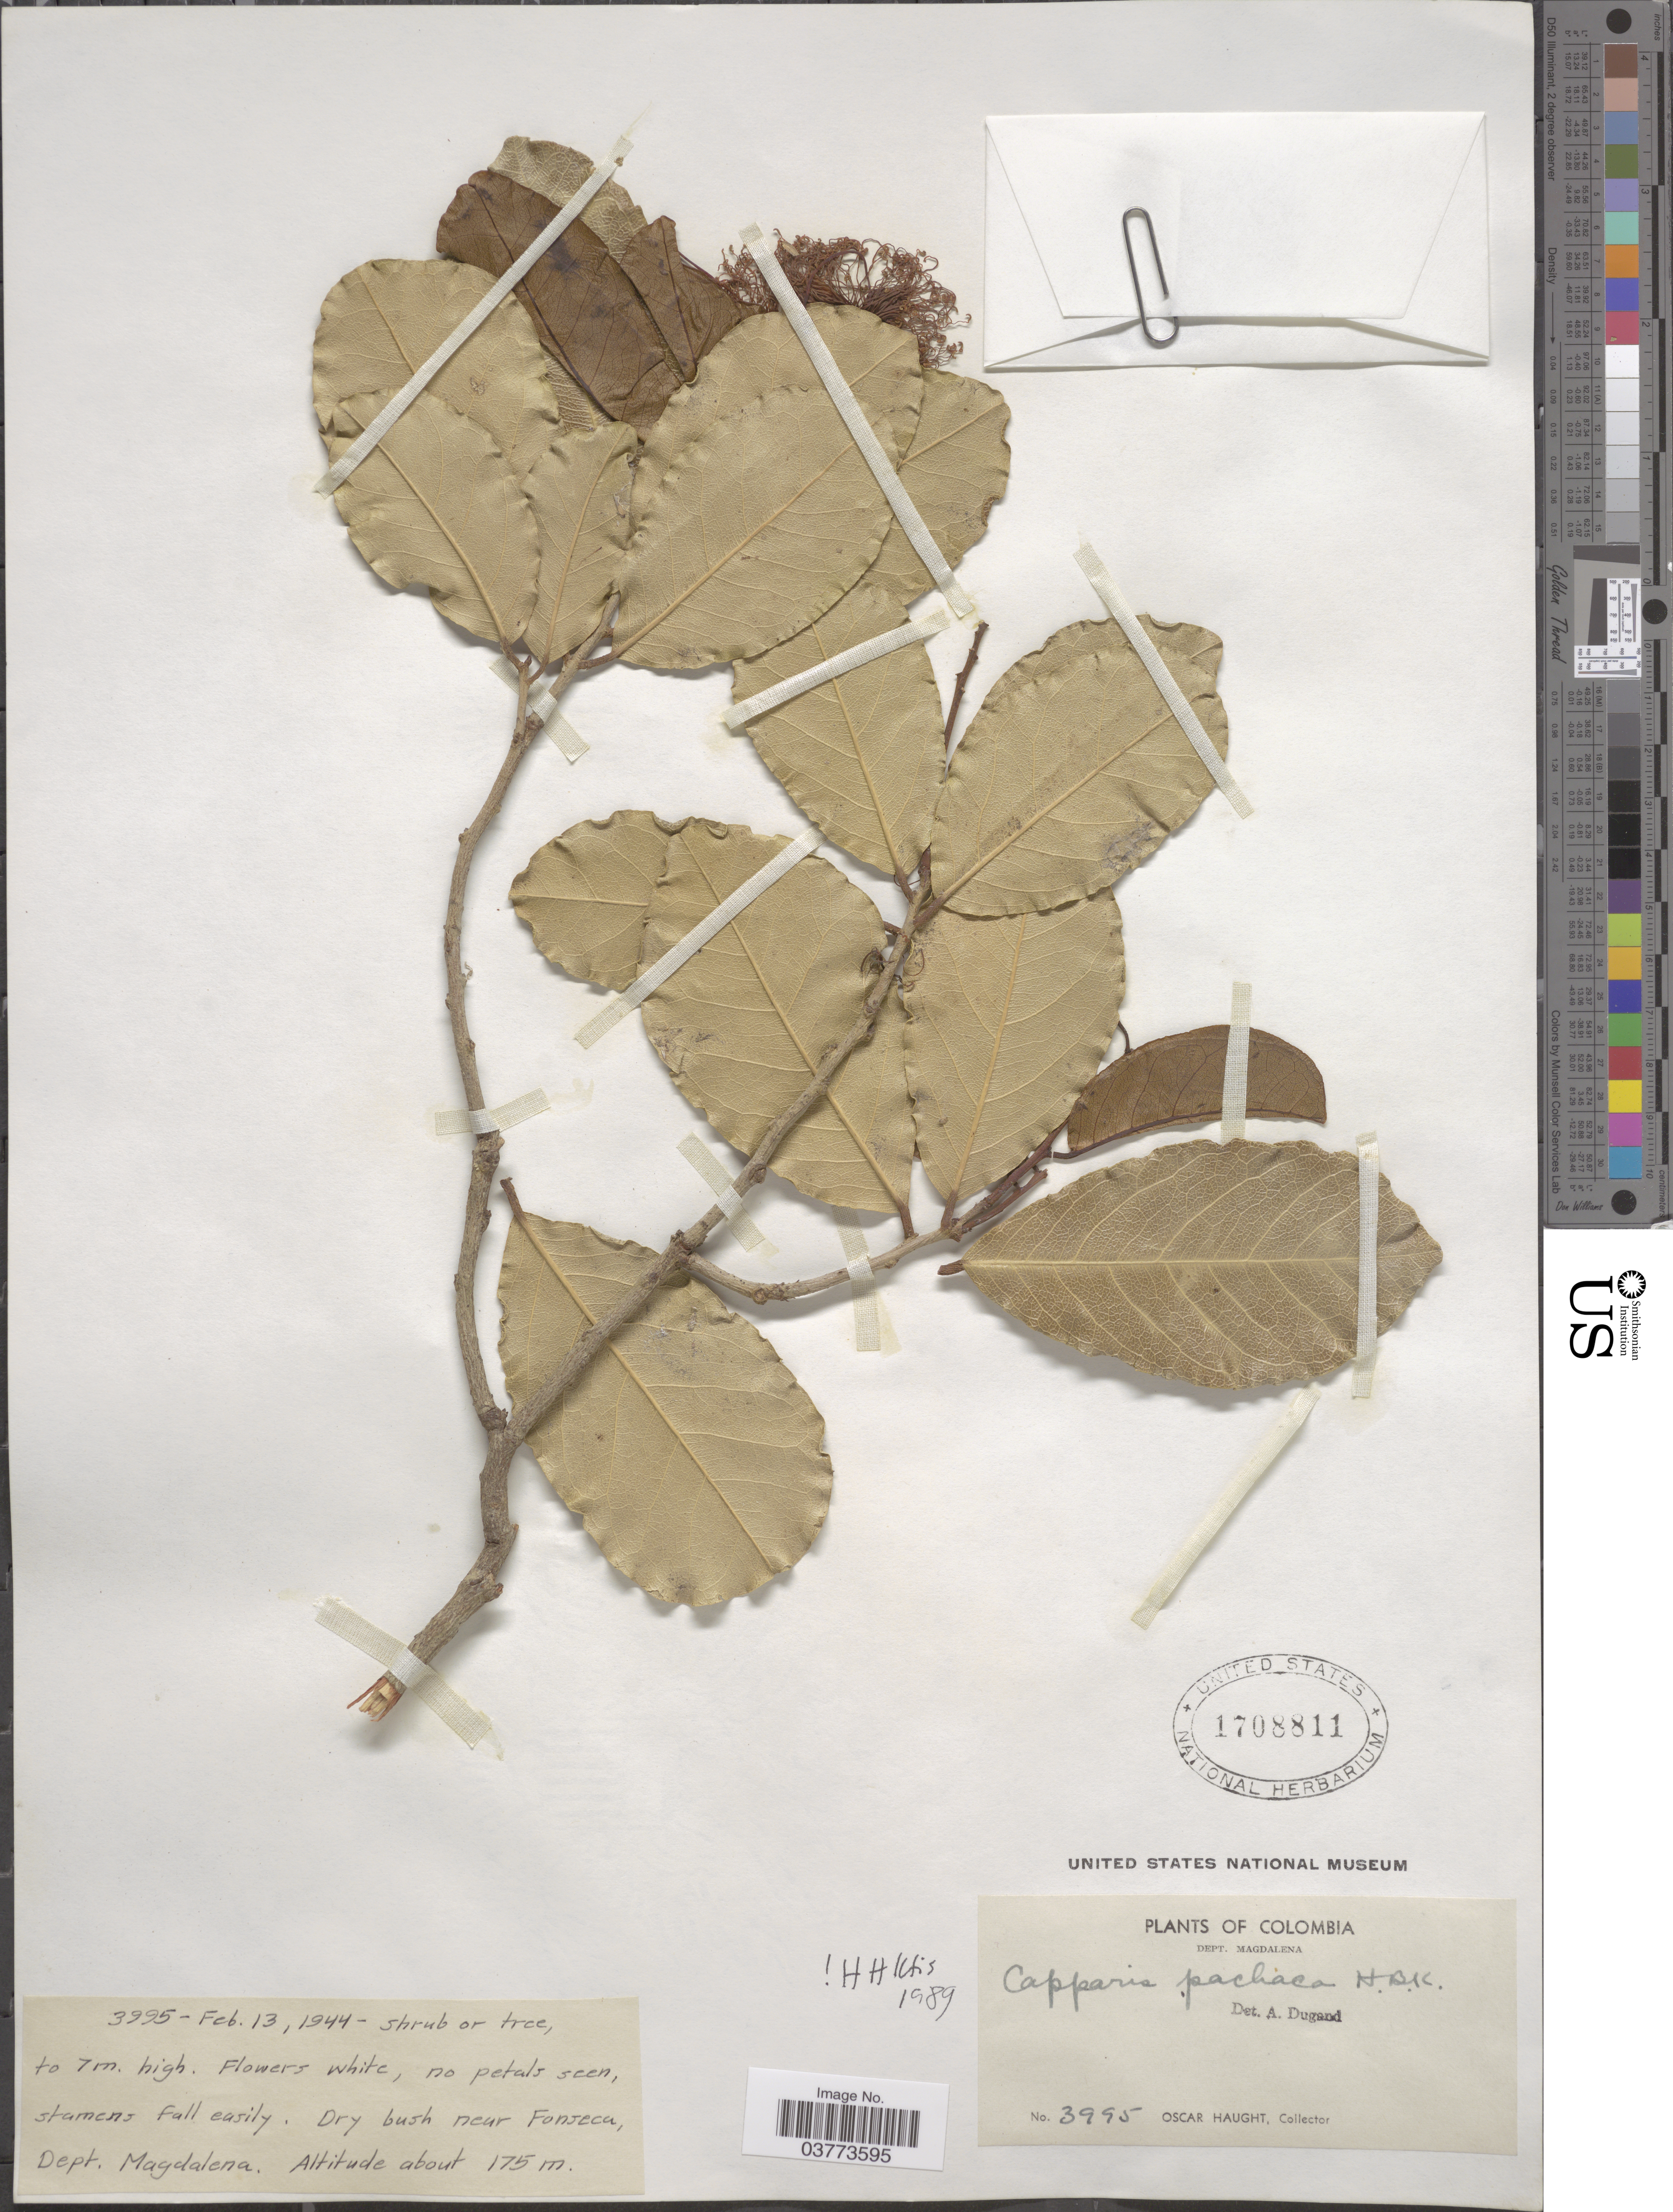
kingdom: Plantae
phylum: Tracheophyta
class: Magnoliopsida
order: Brassicales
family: Capparaceae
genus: Neocapparis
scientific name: Neocapparis pachaca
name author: (Kunth) Cornejo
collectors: O. L. Haught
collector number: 3995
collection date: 1944-02-13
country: Colombia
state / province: Magdalena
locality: Dry bush near Fonseca, Dept. Magdalena.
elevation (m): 175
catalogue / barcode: US 1708811